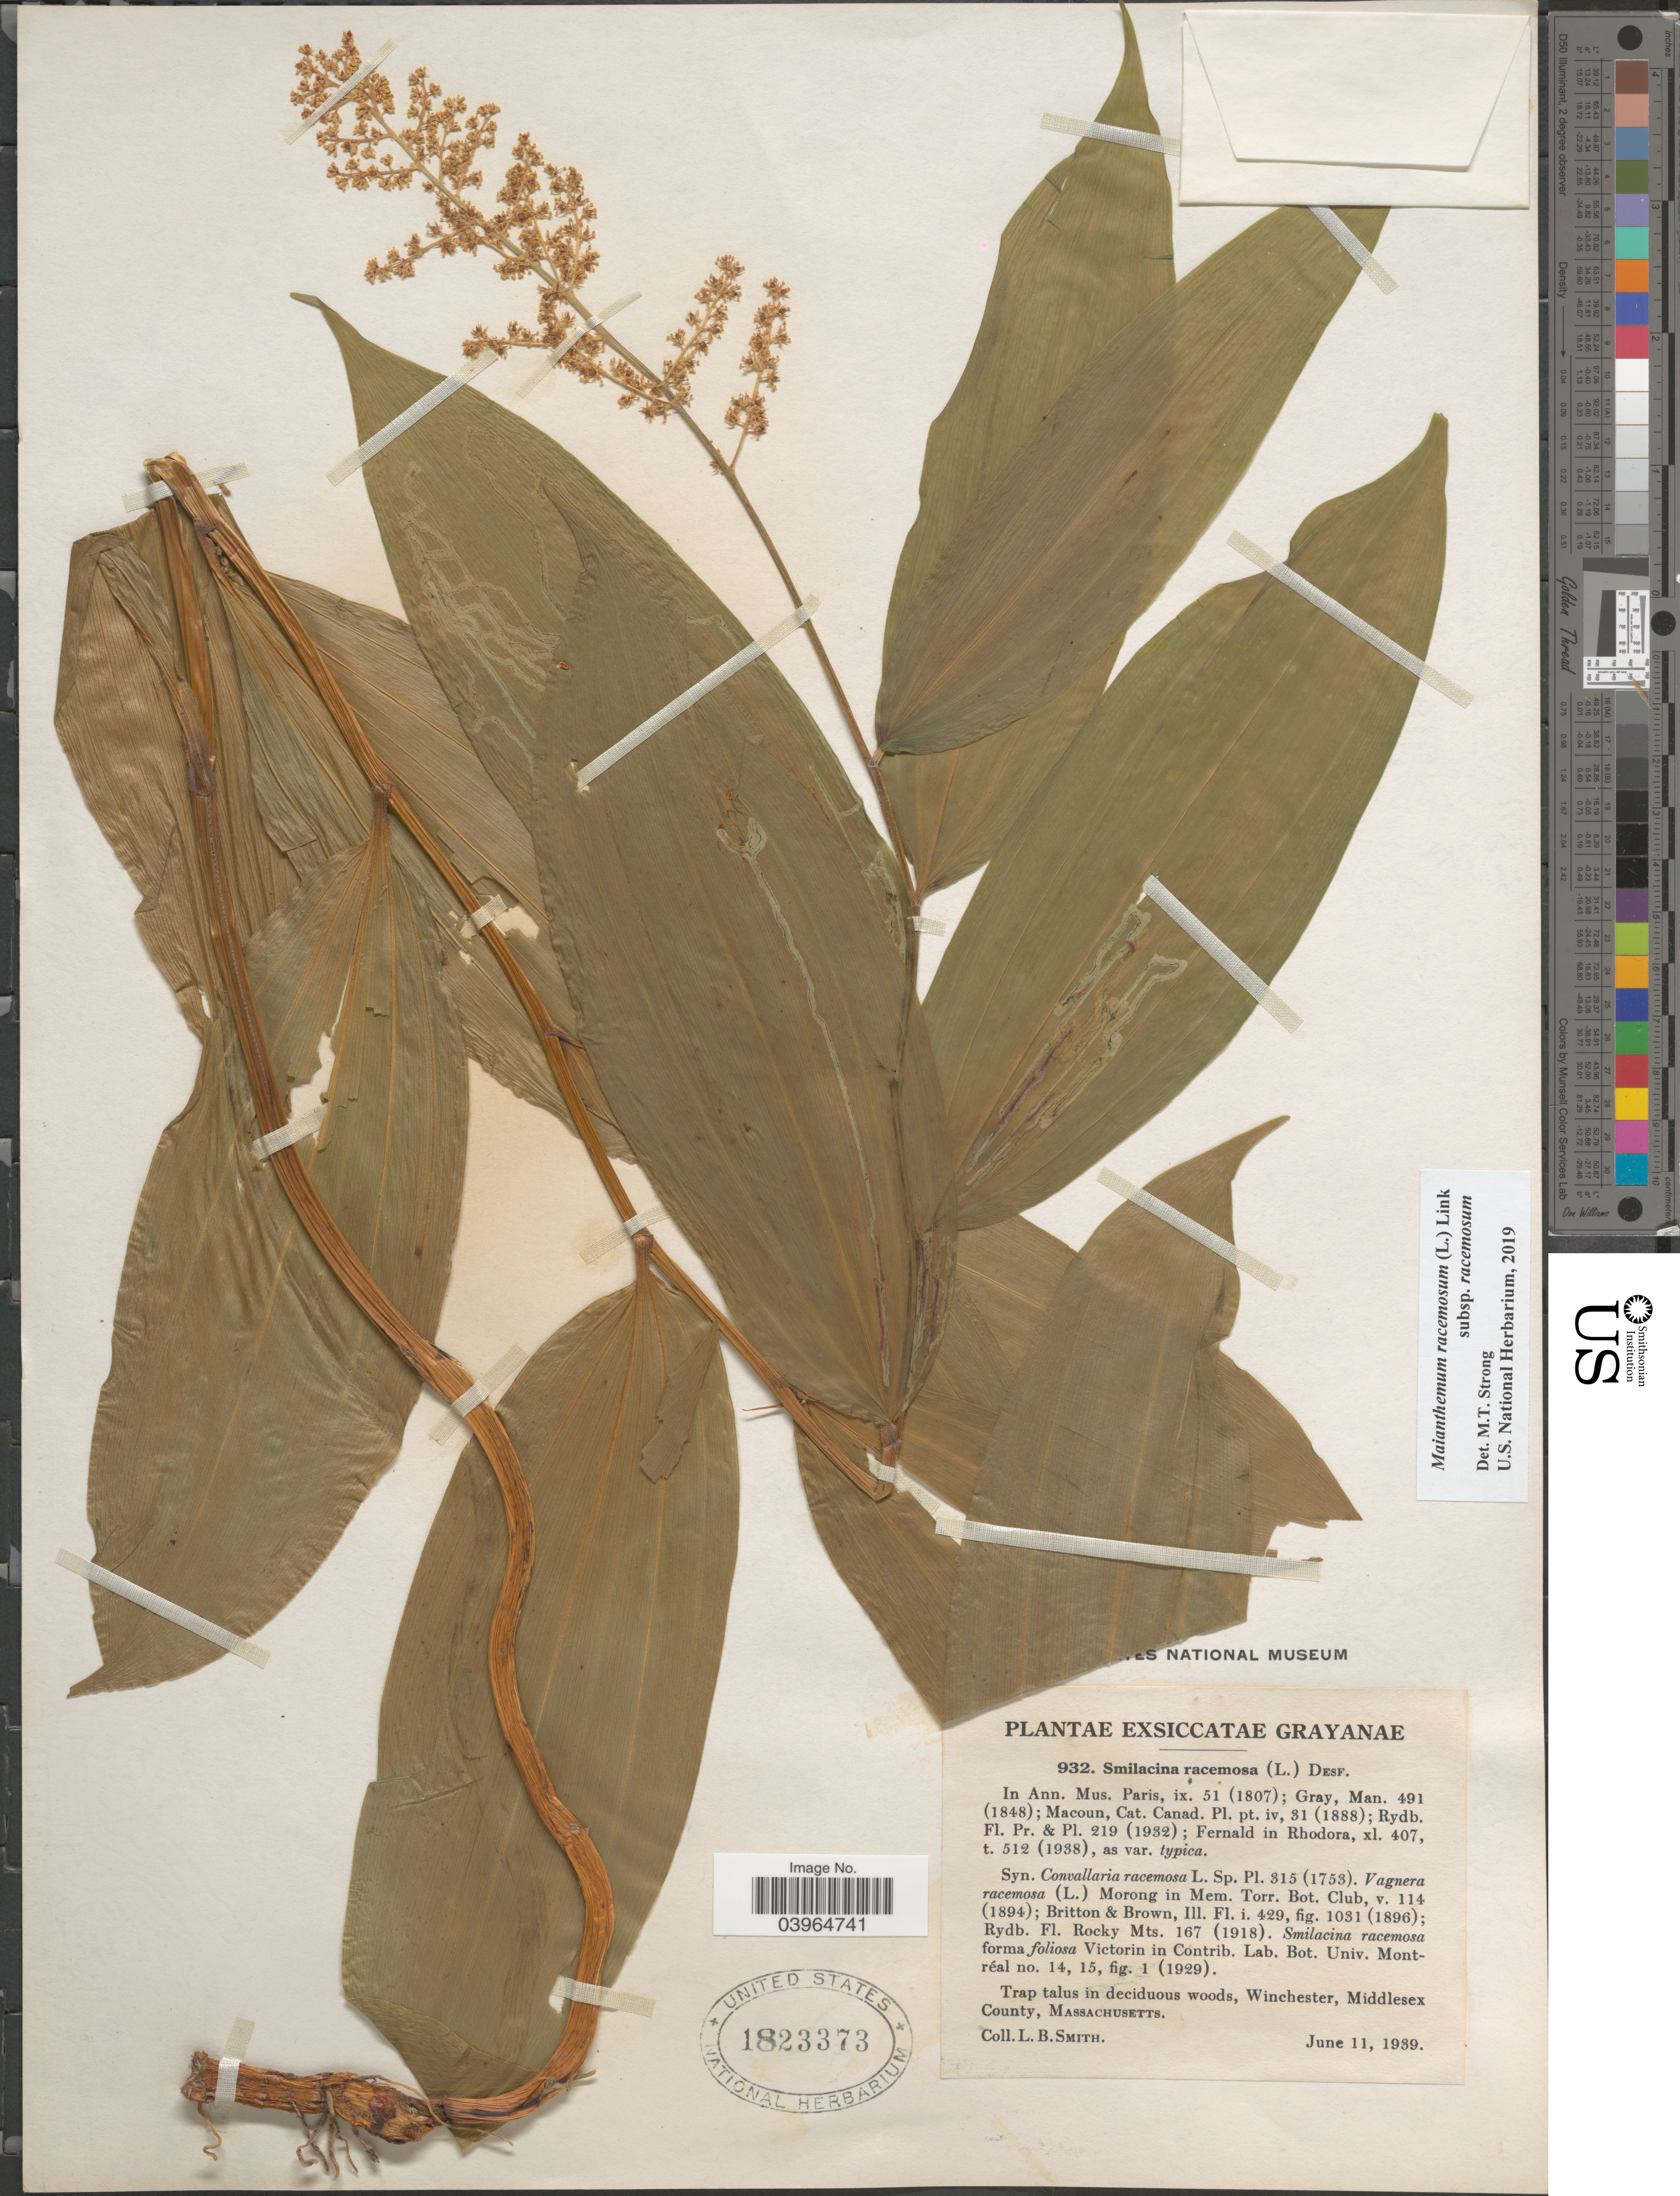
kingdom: Plantae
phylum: Tracheophyta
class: Liliopsida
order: Asparagales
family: Asparagaceae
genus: Maianthemum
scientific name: Maianthemum racemosum subsp. racemosum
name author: (L.) Link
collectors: L. Smith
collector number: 932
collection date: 1939-06-11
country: United States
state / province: Massachusetts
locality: Trap talus in deciduous woods, Winchester, Middlesex County.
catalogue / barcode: US 1823373